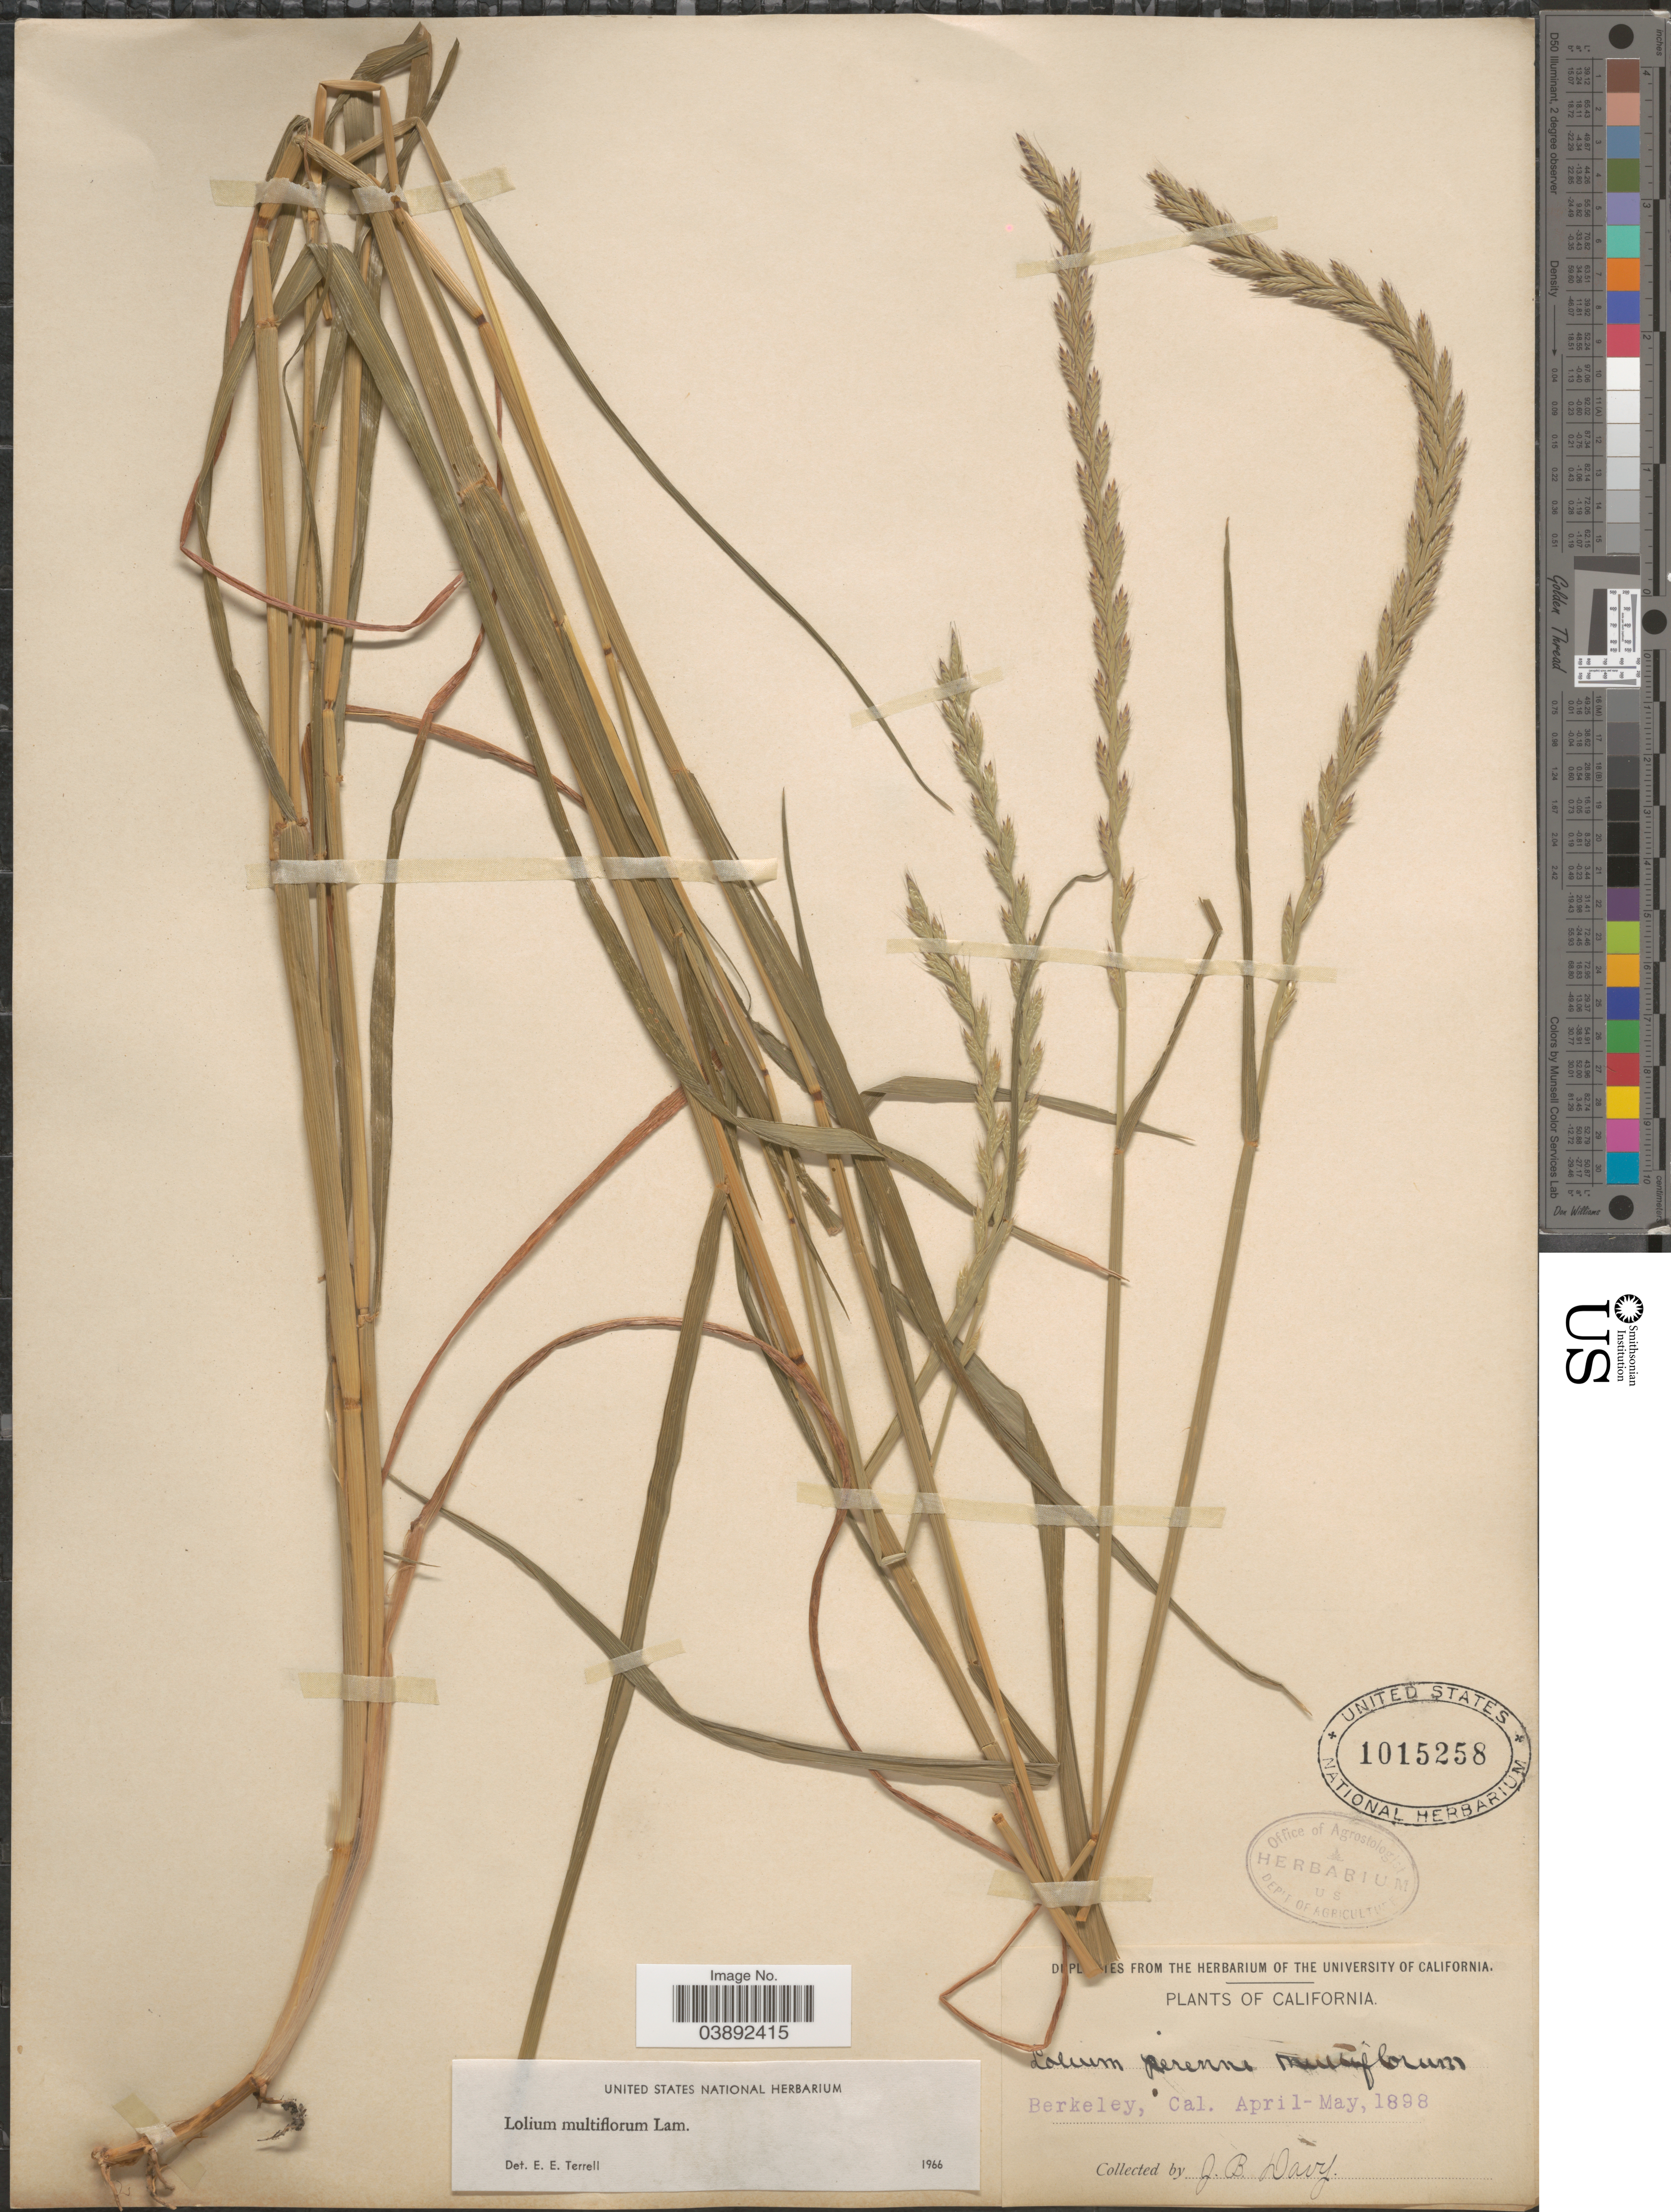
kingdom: Plantae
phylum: Tracheophyta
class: Liliopsida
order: Poales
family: Poaceae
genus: Lolium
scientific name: Lolium multiflorum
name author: Lam.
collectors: J. Burtt Davy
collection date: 1898-04/1898-05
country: United States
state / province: California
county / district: Alameda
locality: Berkeley.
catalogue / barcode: US 1015258